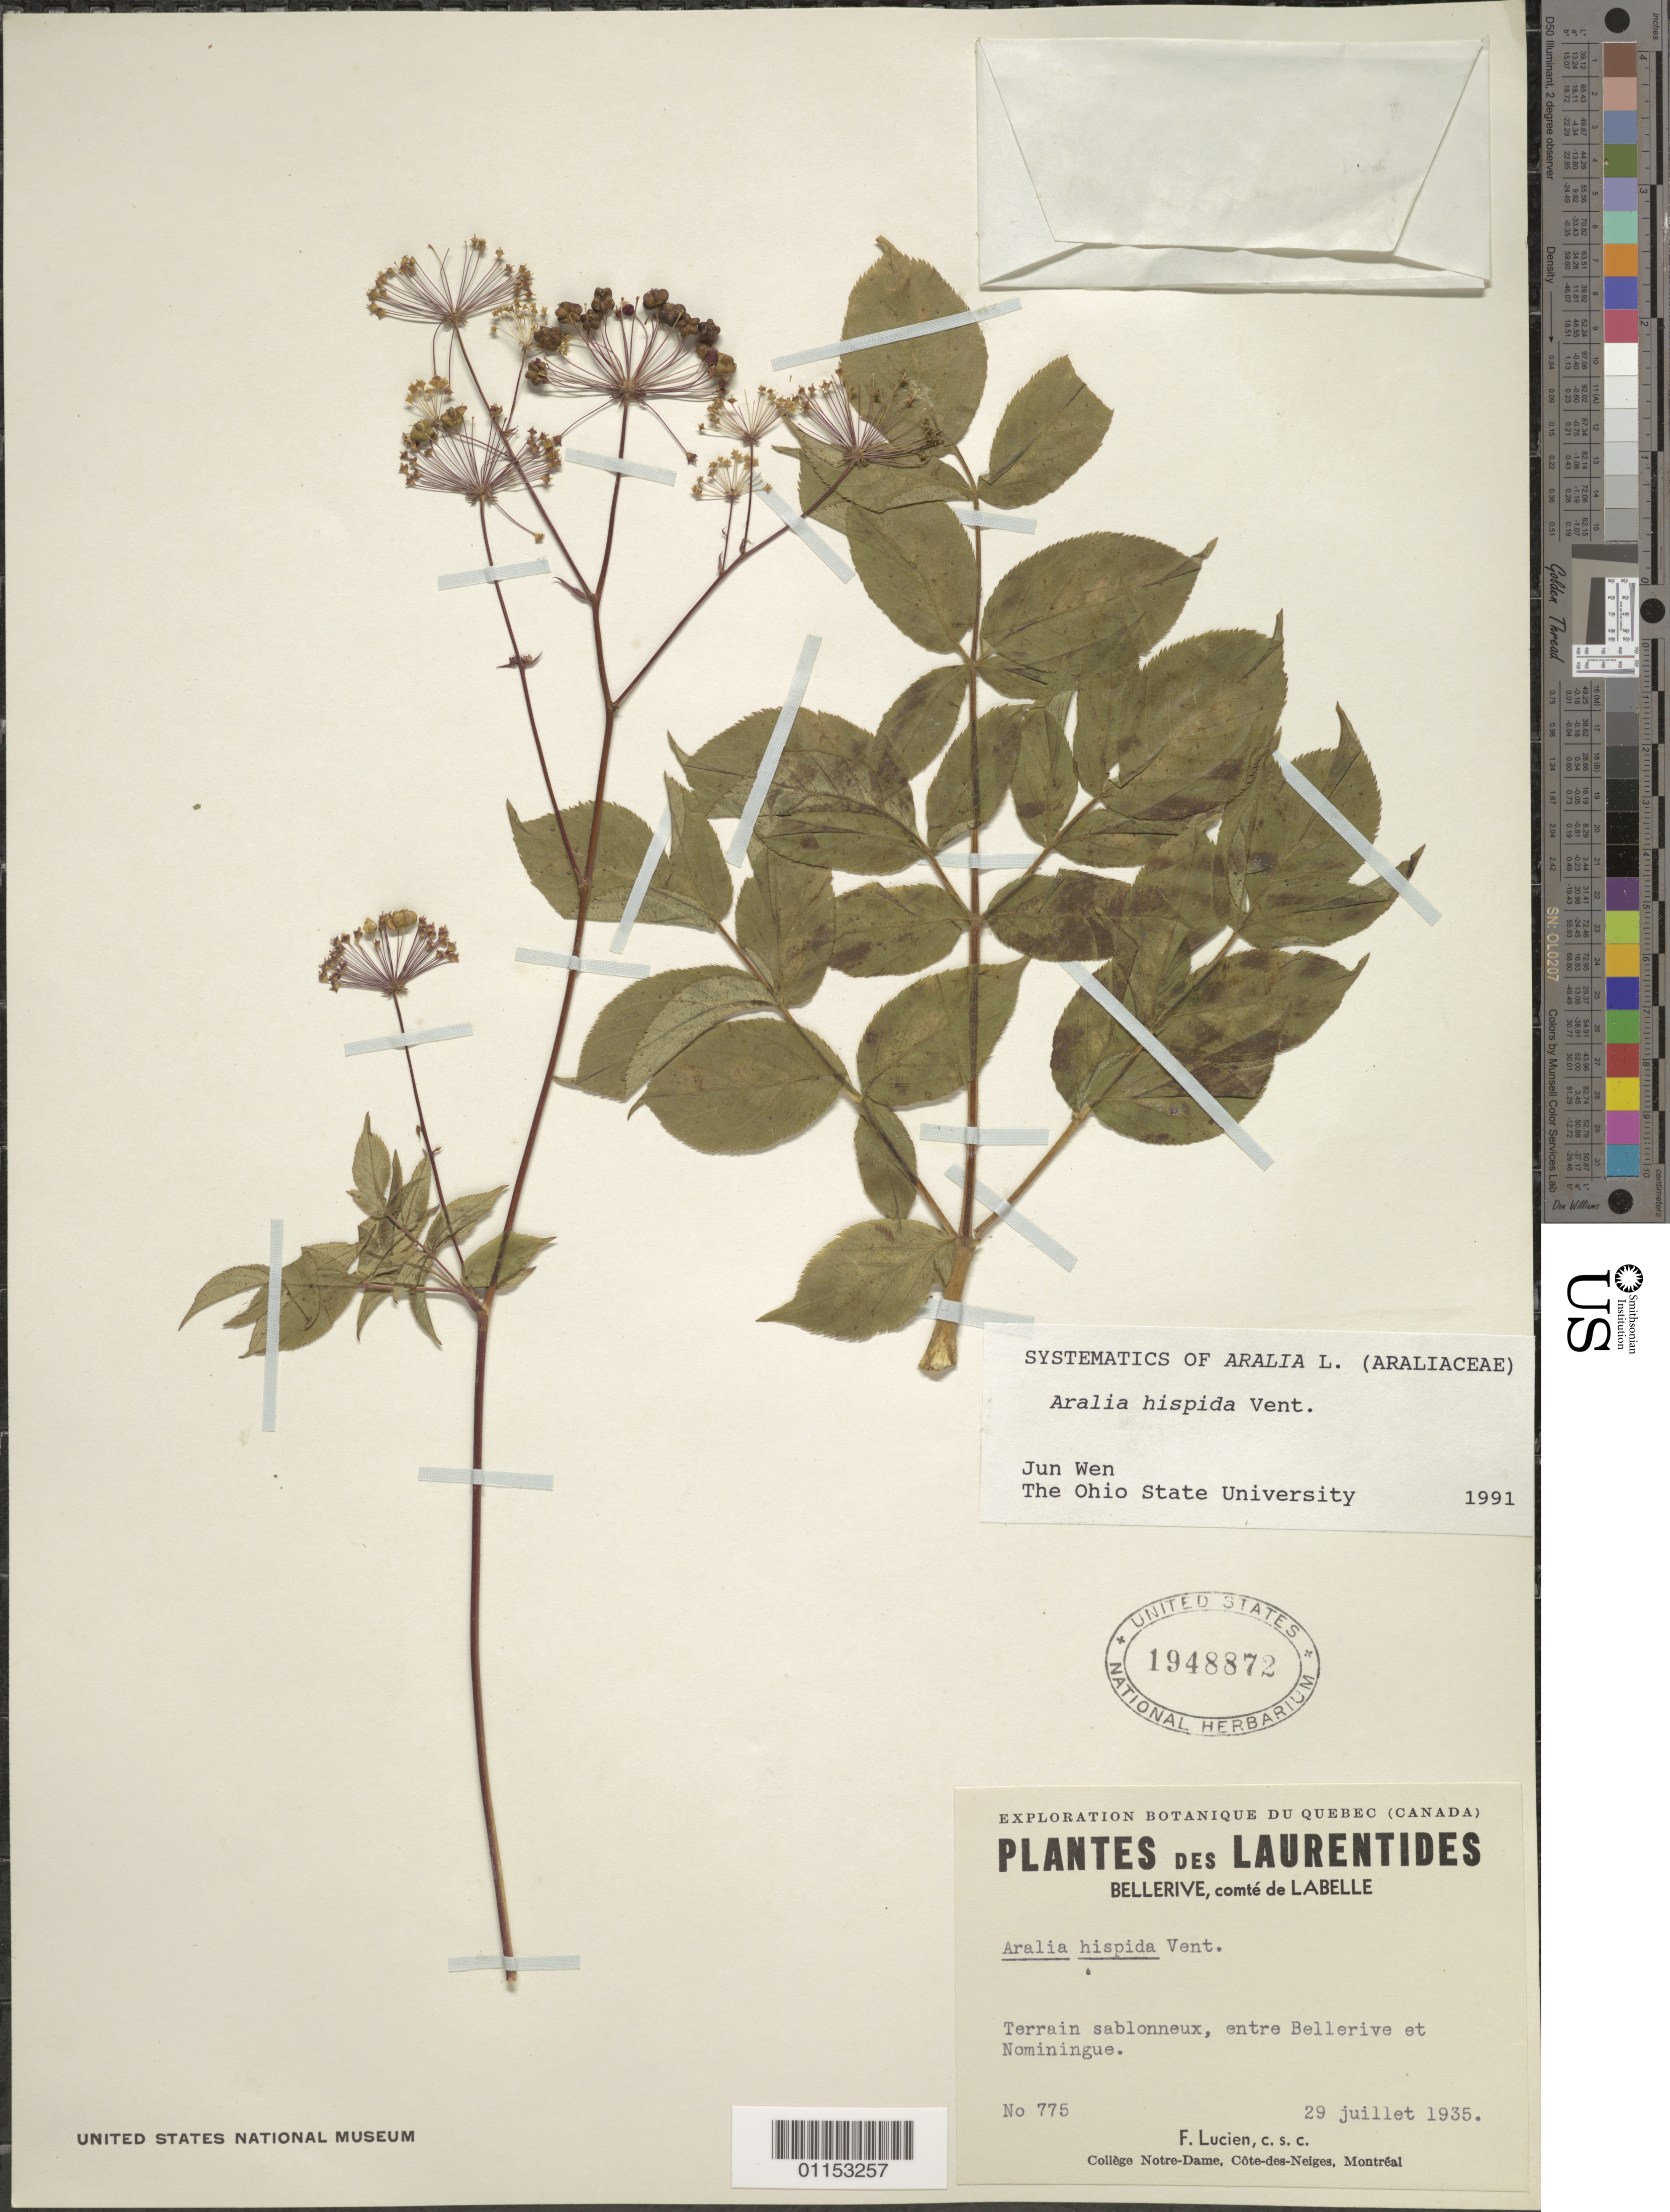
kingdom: Plantae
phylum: Tracheophyta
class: Magnoliopsida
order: Apiales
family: Araliaceae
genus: Aralia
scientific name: Aralia hispida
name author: Vent.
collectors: F. Lucien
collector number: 775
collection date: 1935-07-29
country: Canada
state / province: Quebec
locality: Entre Bellerive et Nominingue.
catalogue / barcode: US 1948872